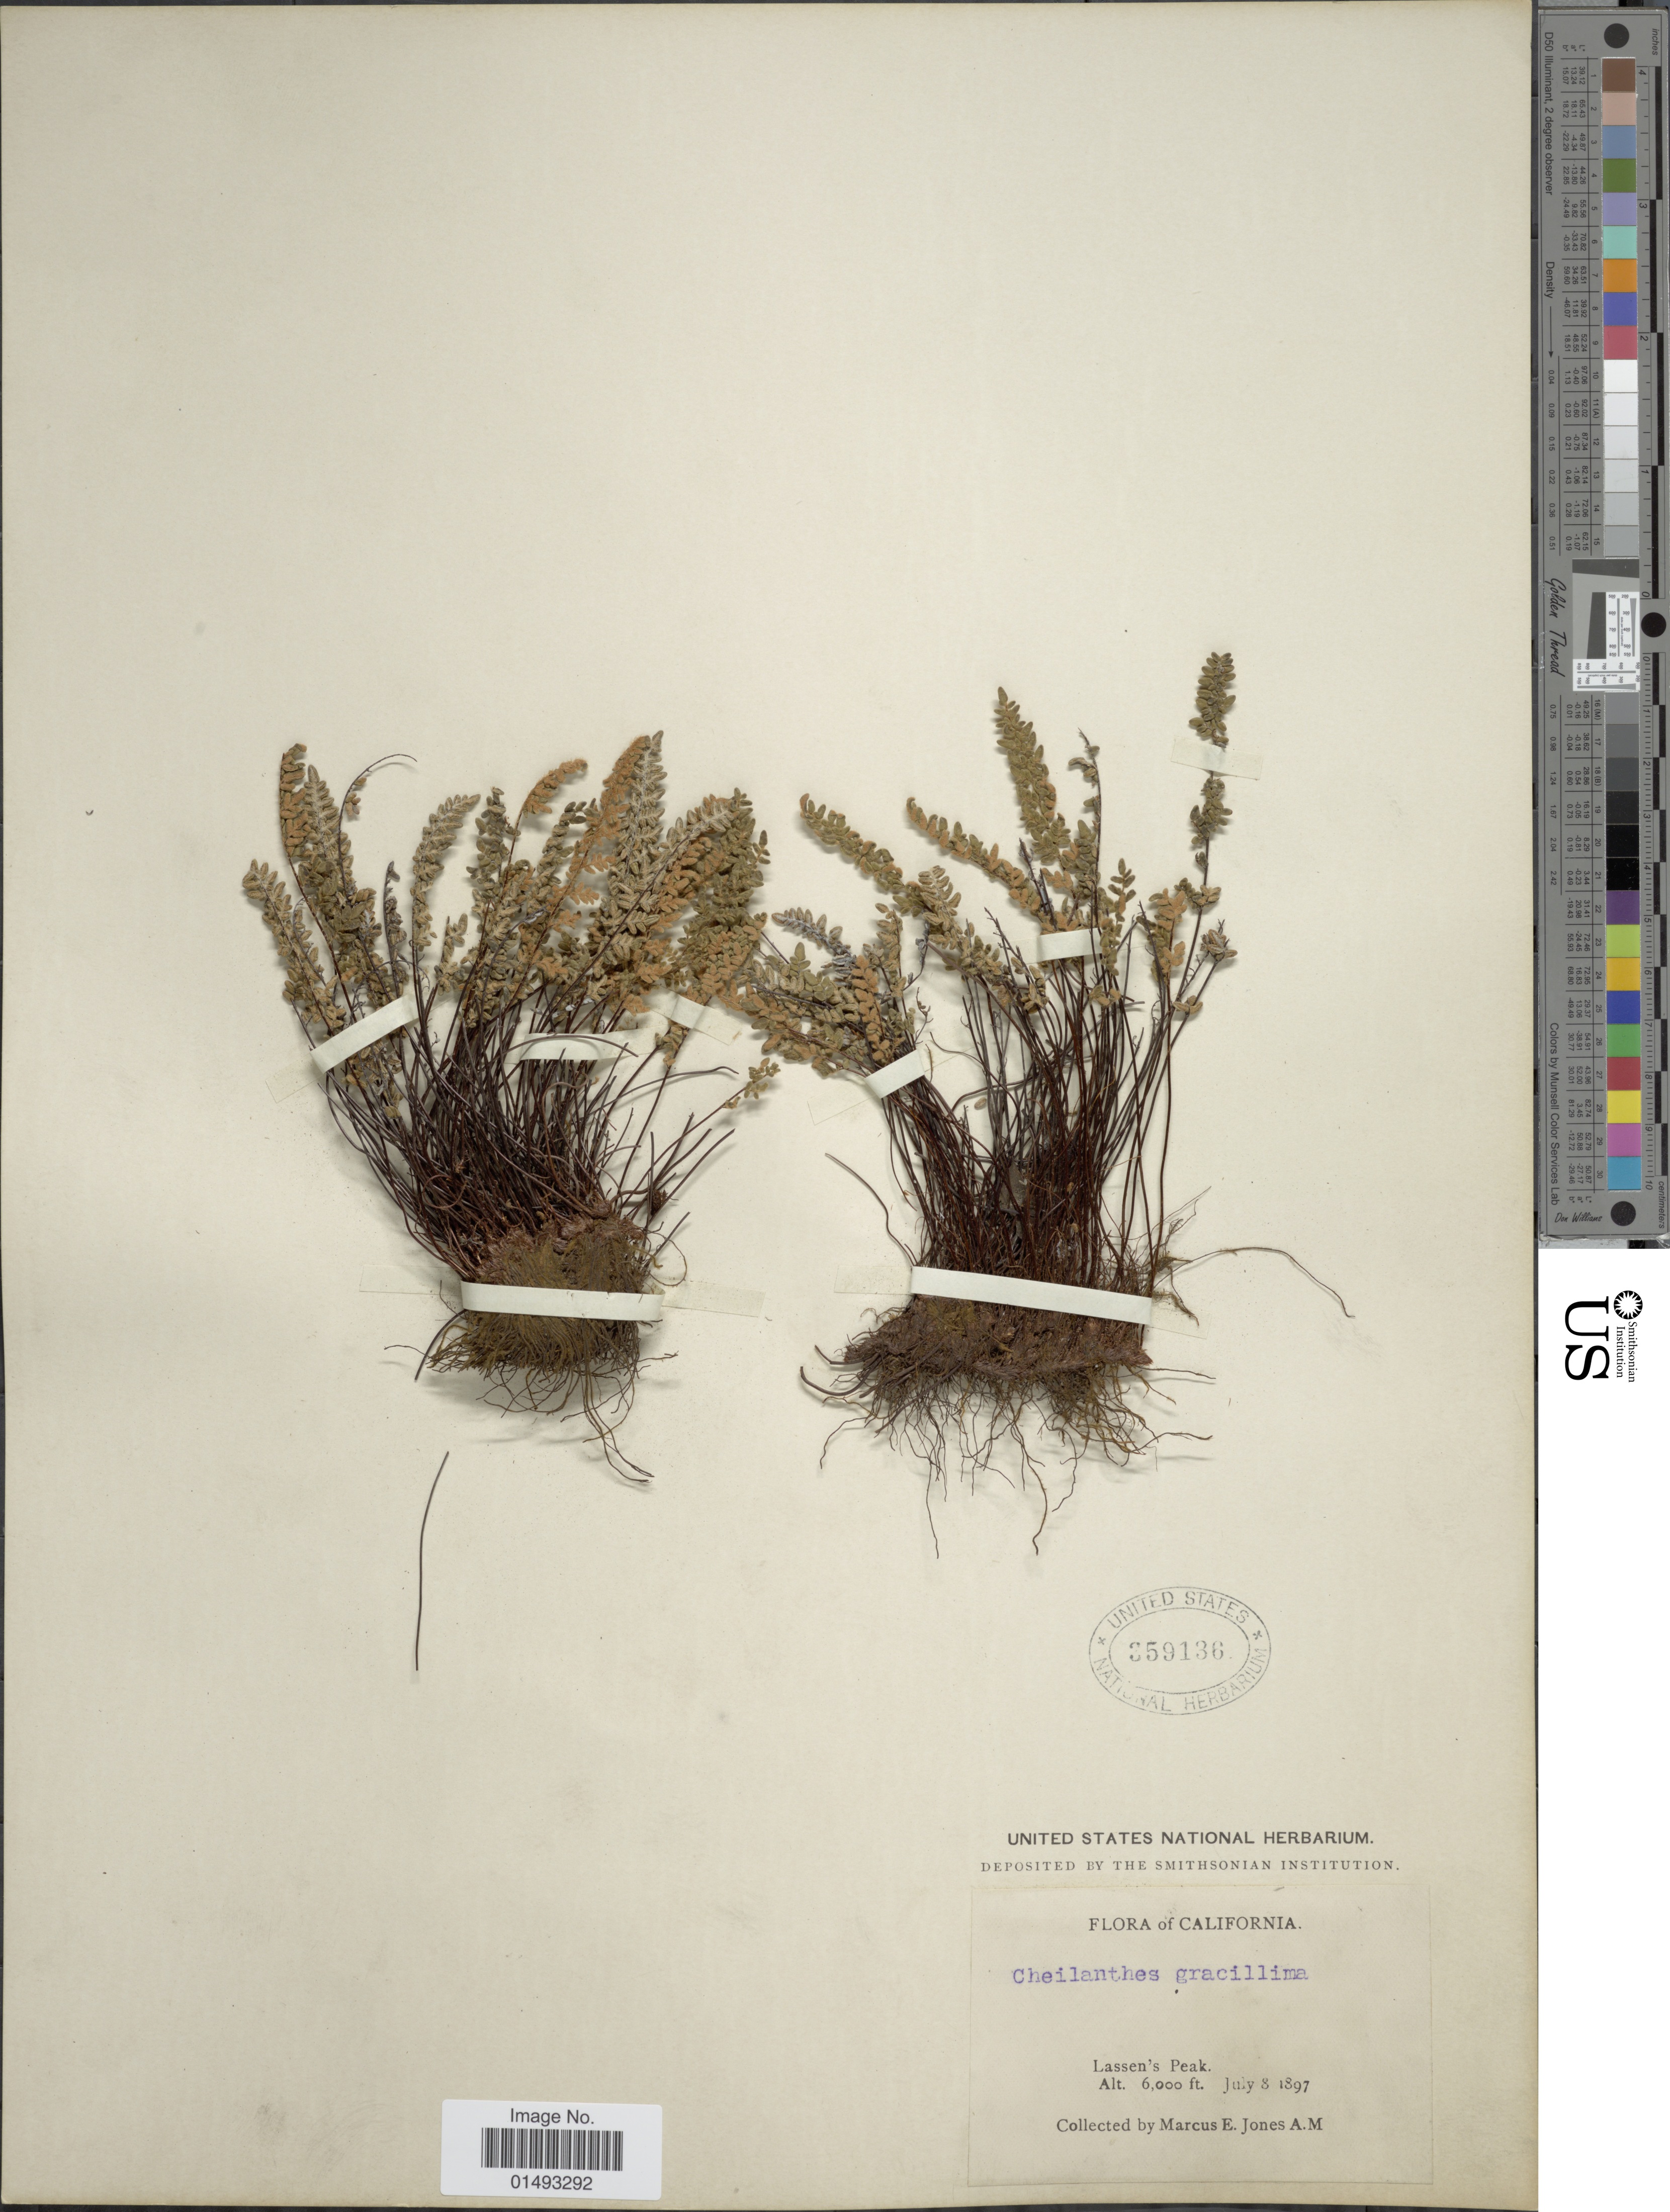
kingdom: Plantae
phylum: Tracheophyta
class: Polypodiopsida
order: Polypodiales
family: Pteridaceae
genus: Myriopteris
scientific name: Myriopteris gracillima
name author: (D.C. Eaton) J. Sm.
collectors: M. E. Jones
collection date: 1897-07-08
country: United States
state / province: California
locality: Lassen's Peak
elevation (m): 1829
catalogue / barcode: US 359136